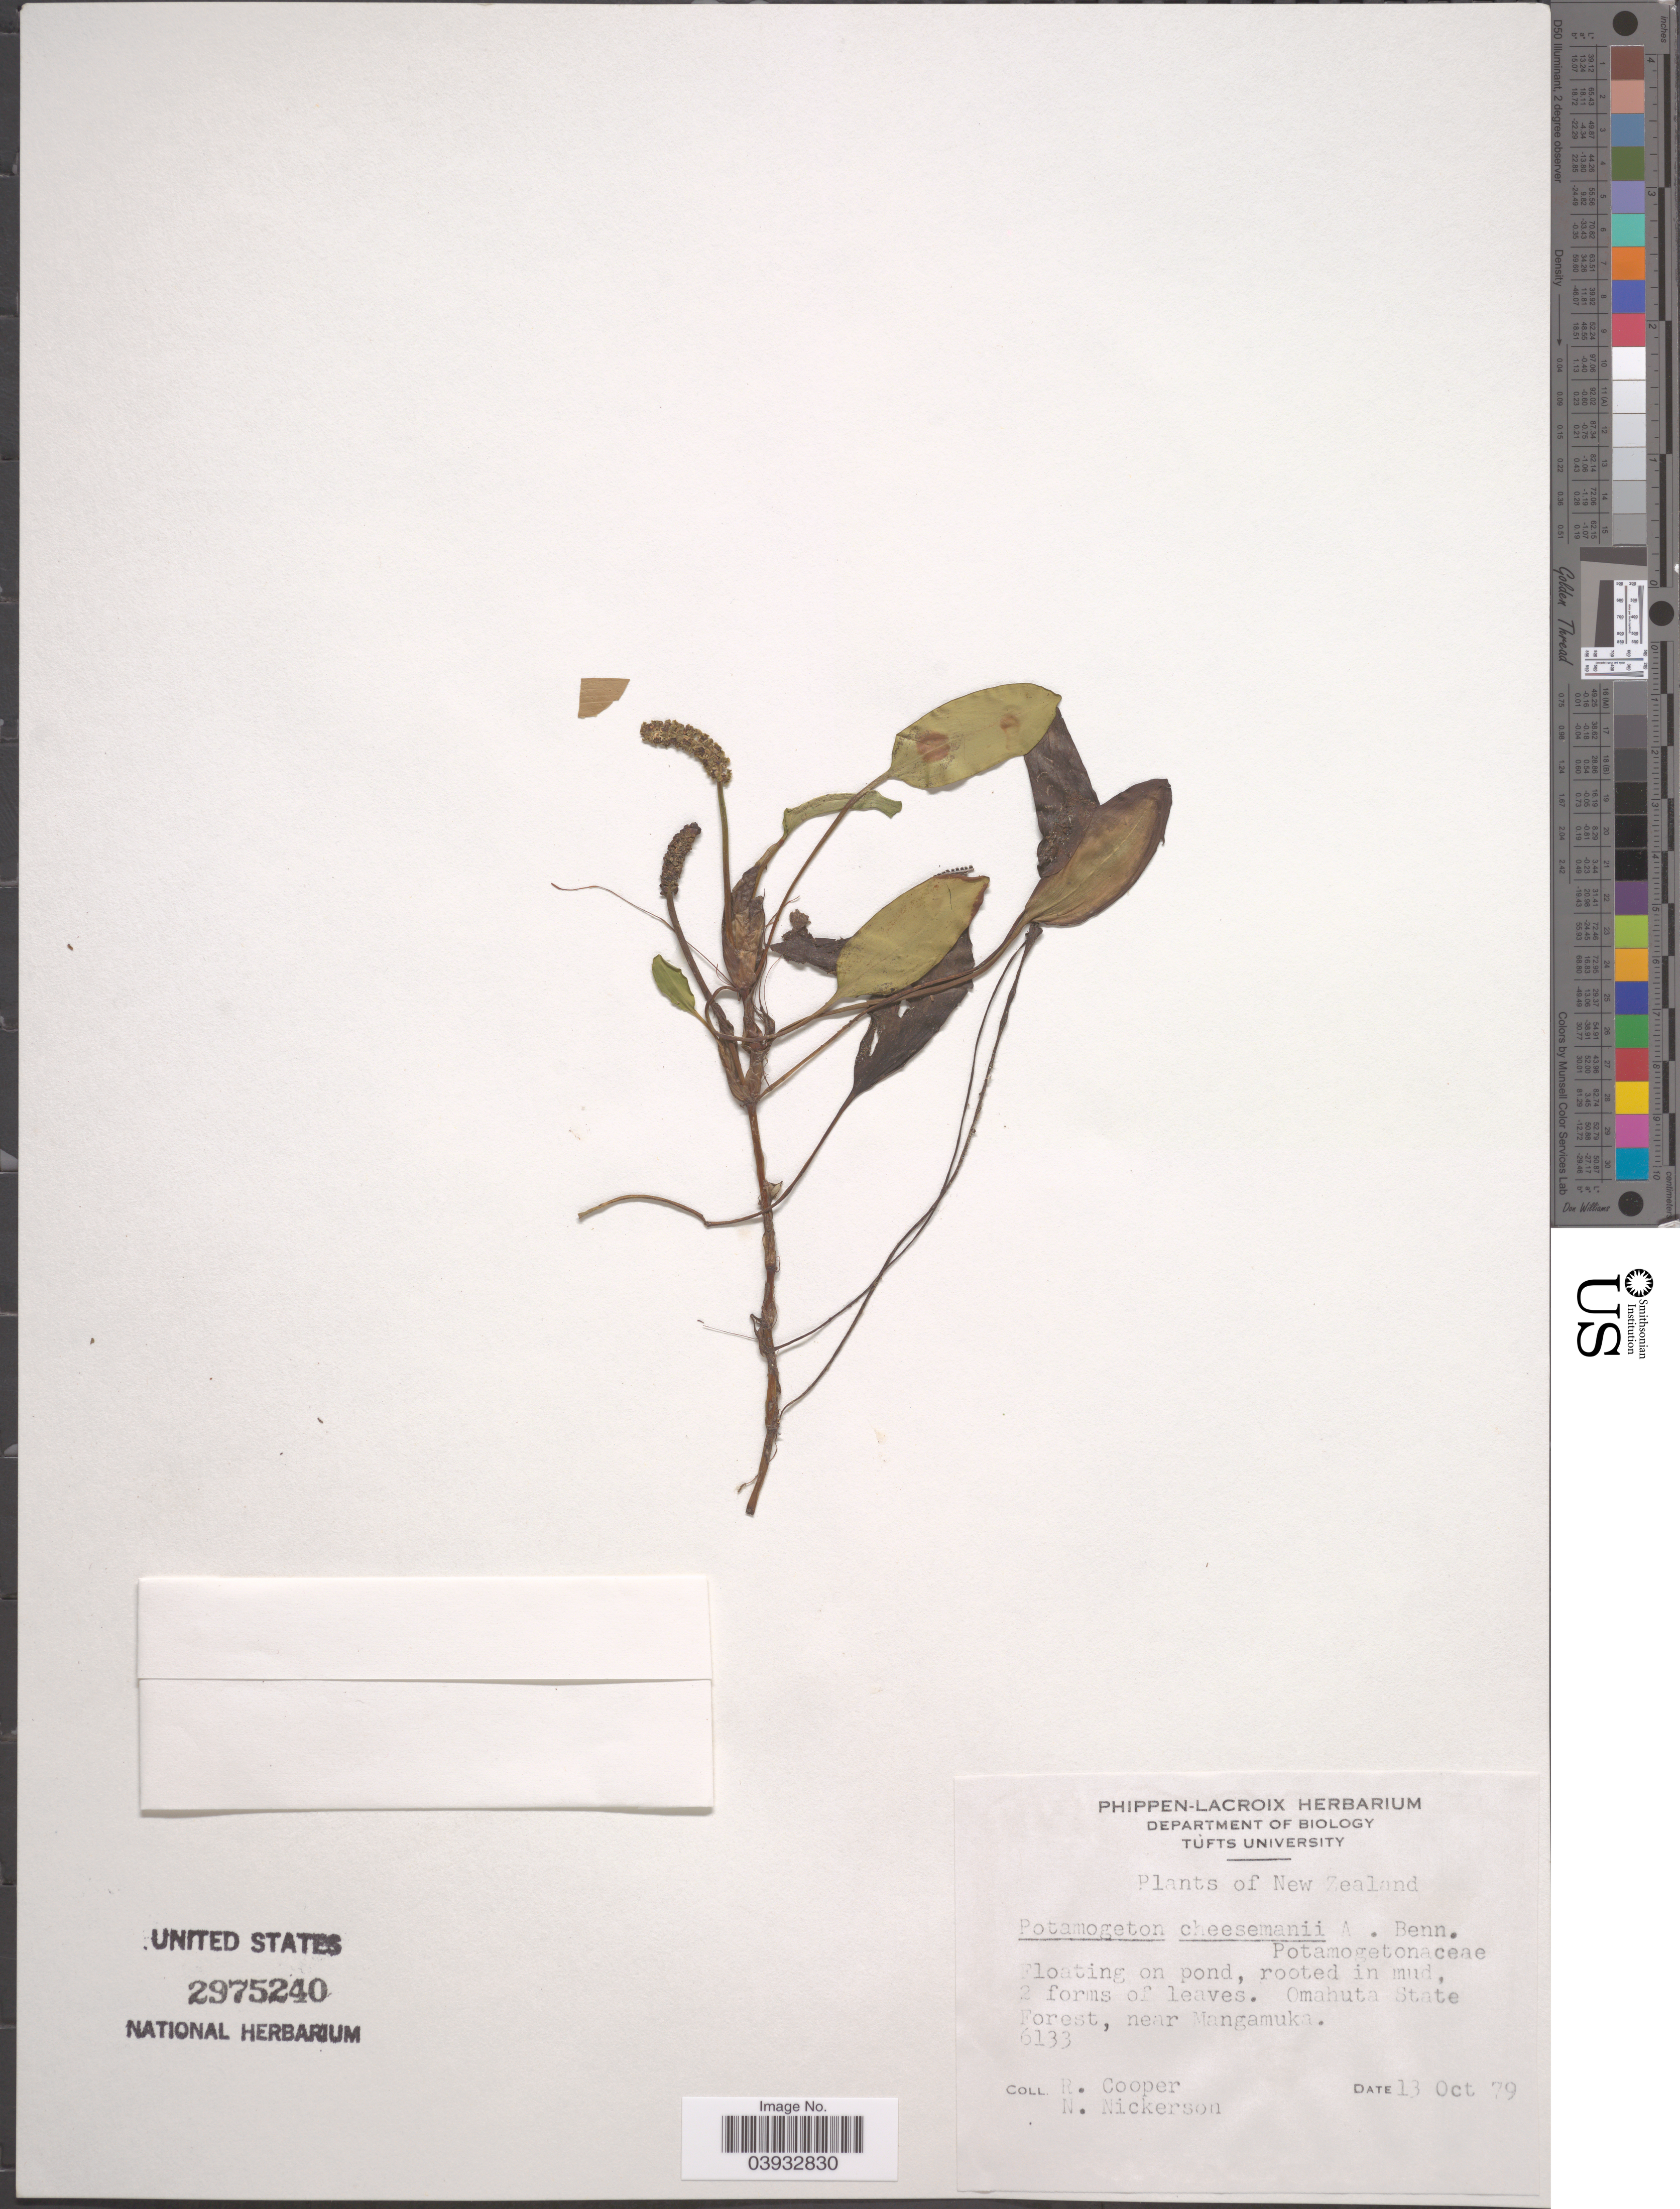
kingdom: Plantae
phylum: Tracheophyta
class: Liliopsida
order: Alismatales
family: Potamogetonaceae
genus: Potamogeton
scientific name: Potamogeton cheesemanii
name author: A. Benn.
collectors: R. Cooper & N. Nickerson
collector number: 6133?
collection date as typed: Transcribed d/m/y: 13/10/79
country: New Zealand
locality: Omahuta State Forest, near Mangamuka.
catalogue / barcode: US 2975240